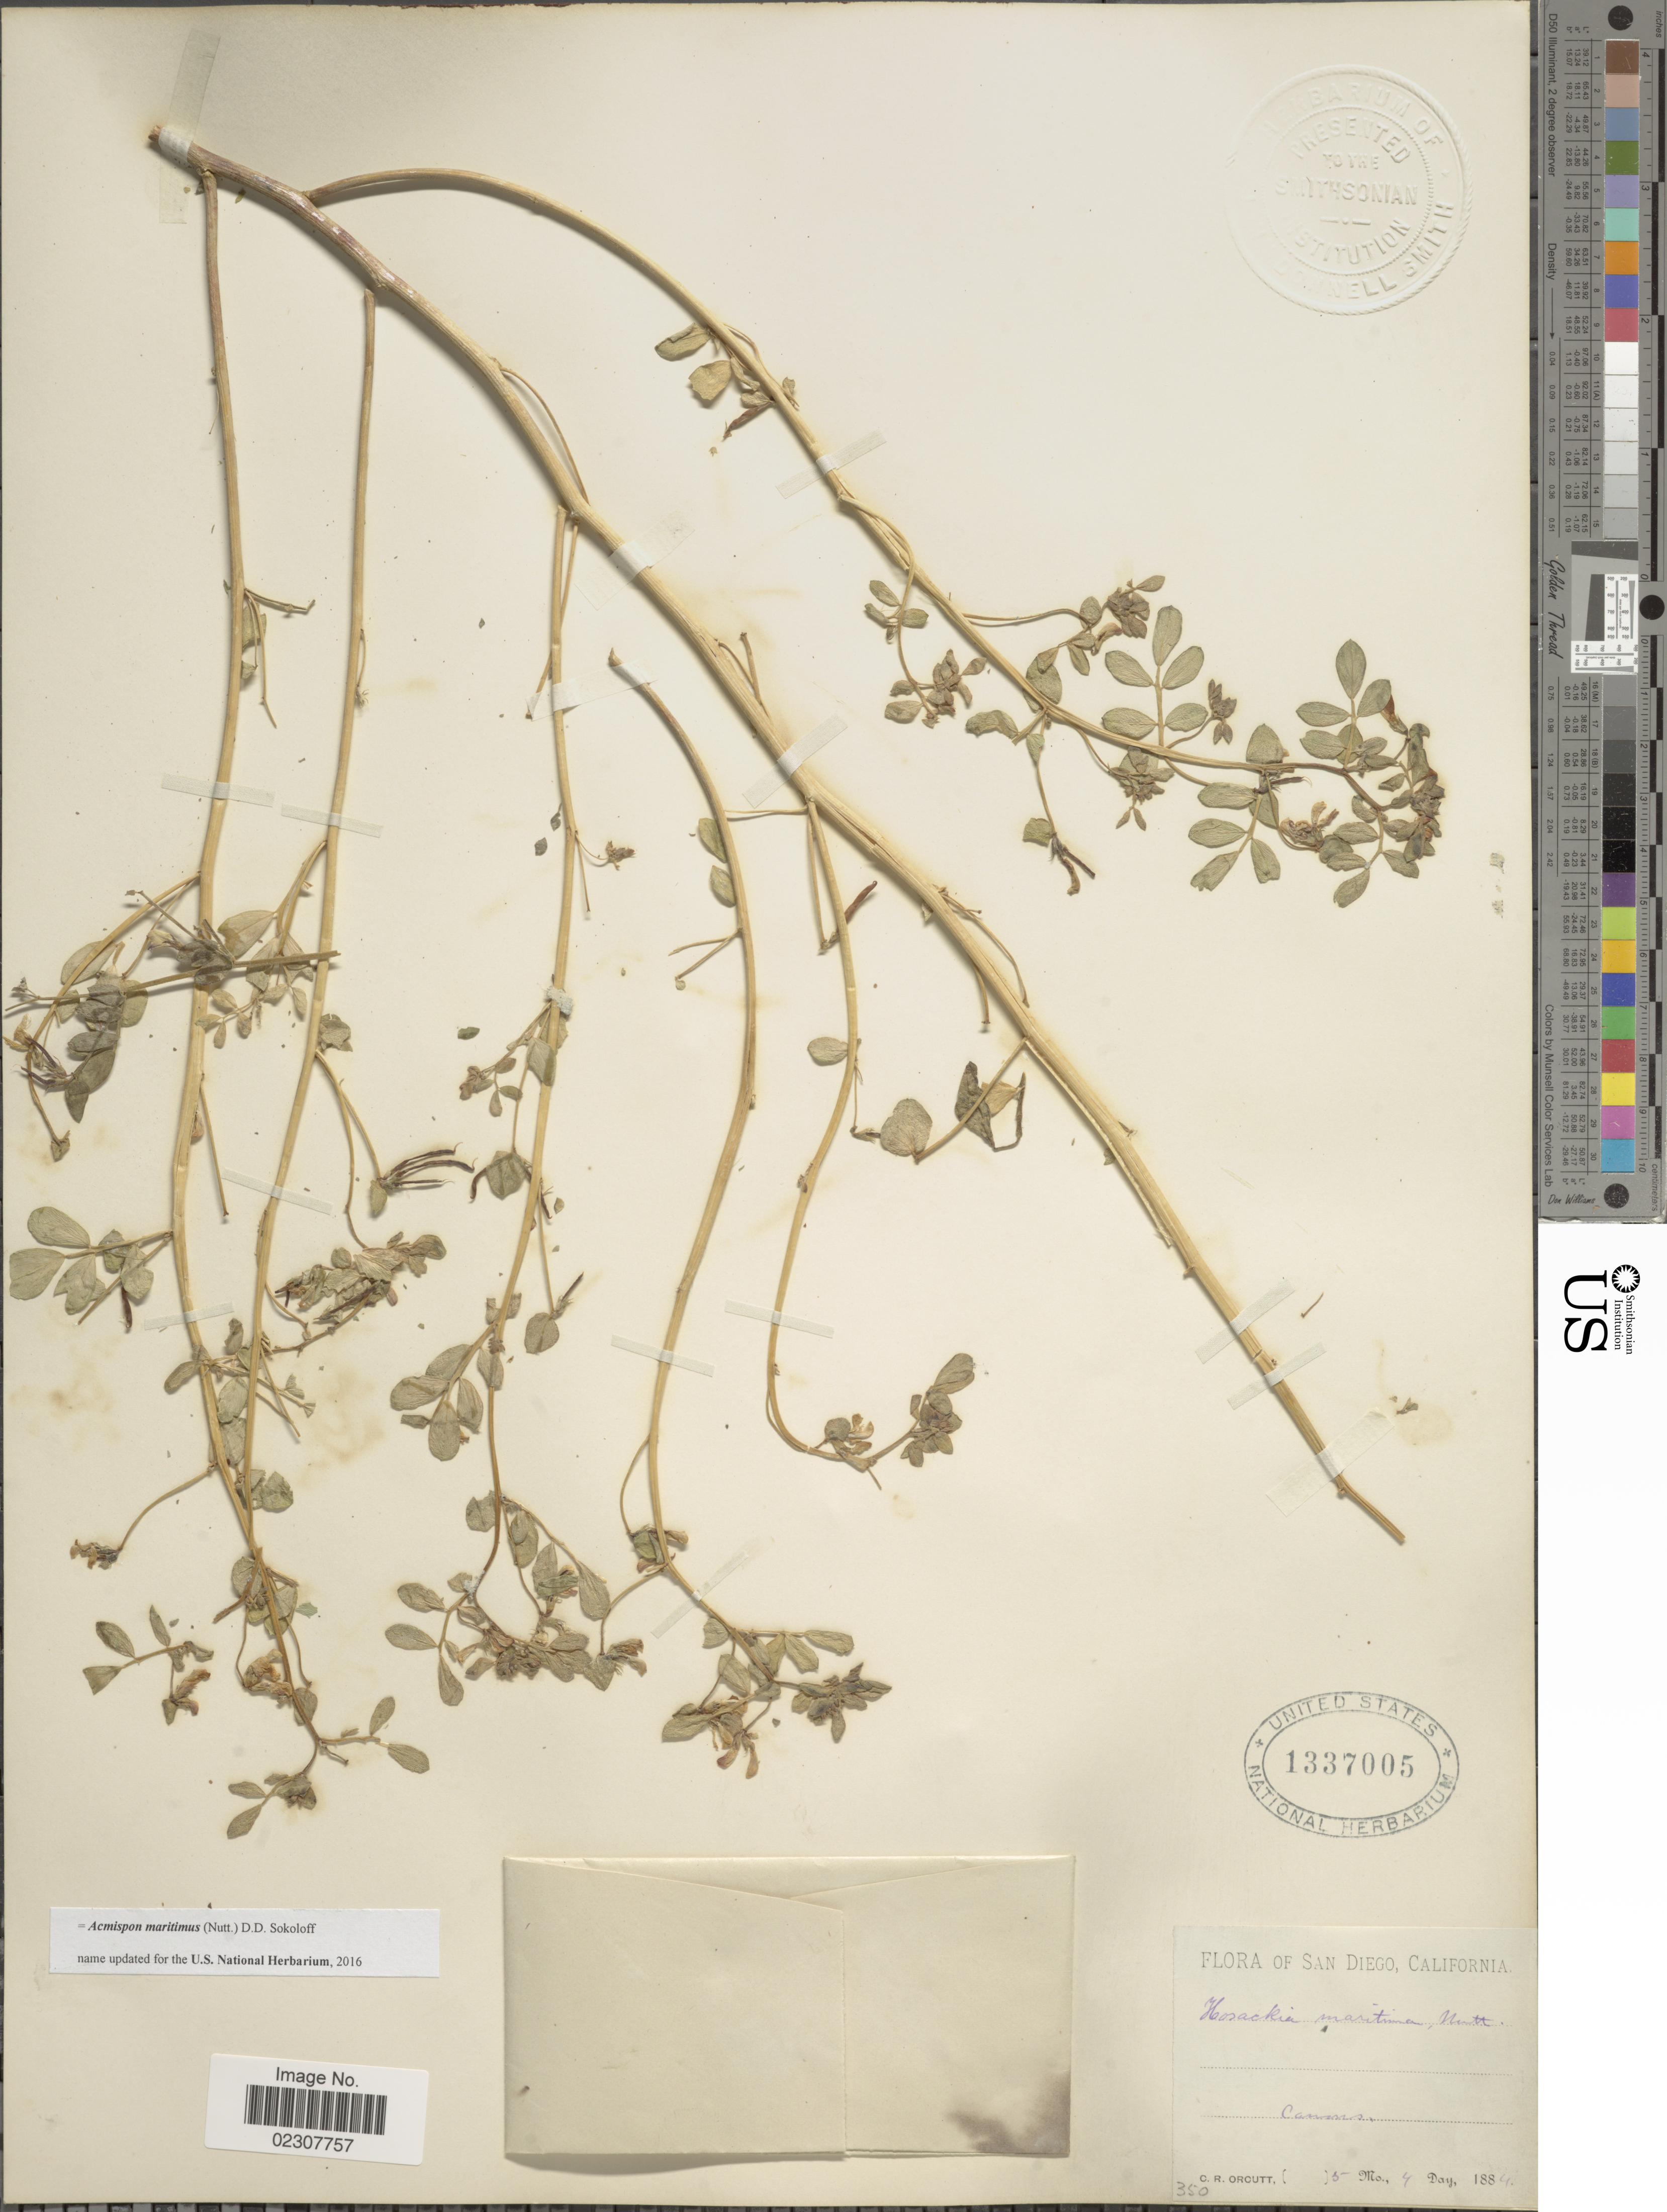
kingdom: Plantae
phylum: Tracheophyta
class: Magnoliopsida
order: Fabales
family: Fabaceae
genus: Acmispon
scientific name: Acmispon maritimus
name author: (Nutt.) D.D. Sokoloff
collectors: C. R. Orcutt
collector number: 350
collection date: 1884-05-04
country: United States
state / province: California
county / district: San Diego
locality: San Diego, canons.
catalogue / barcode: US 1337005